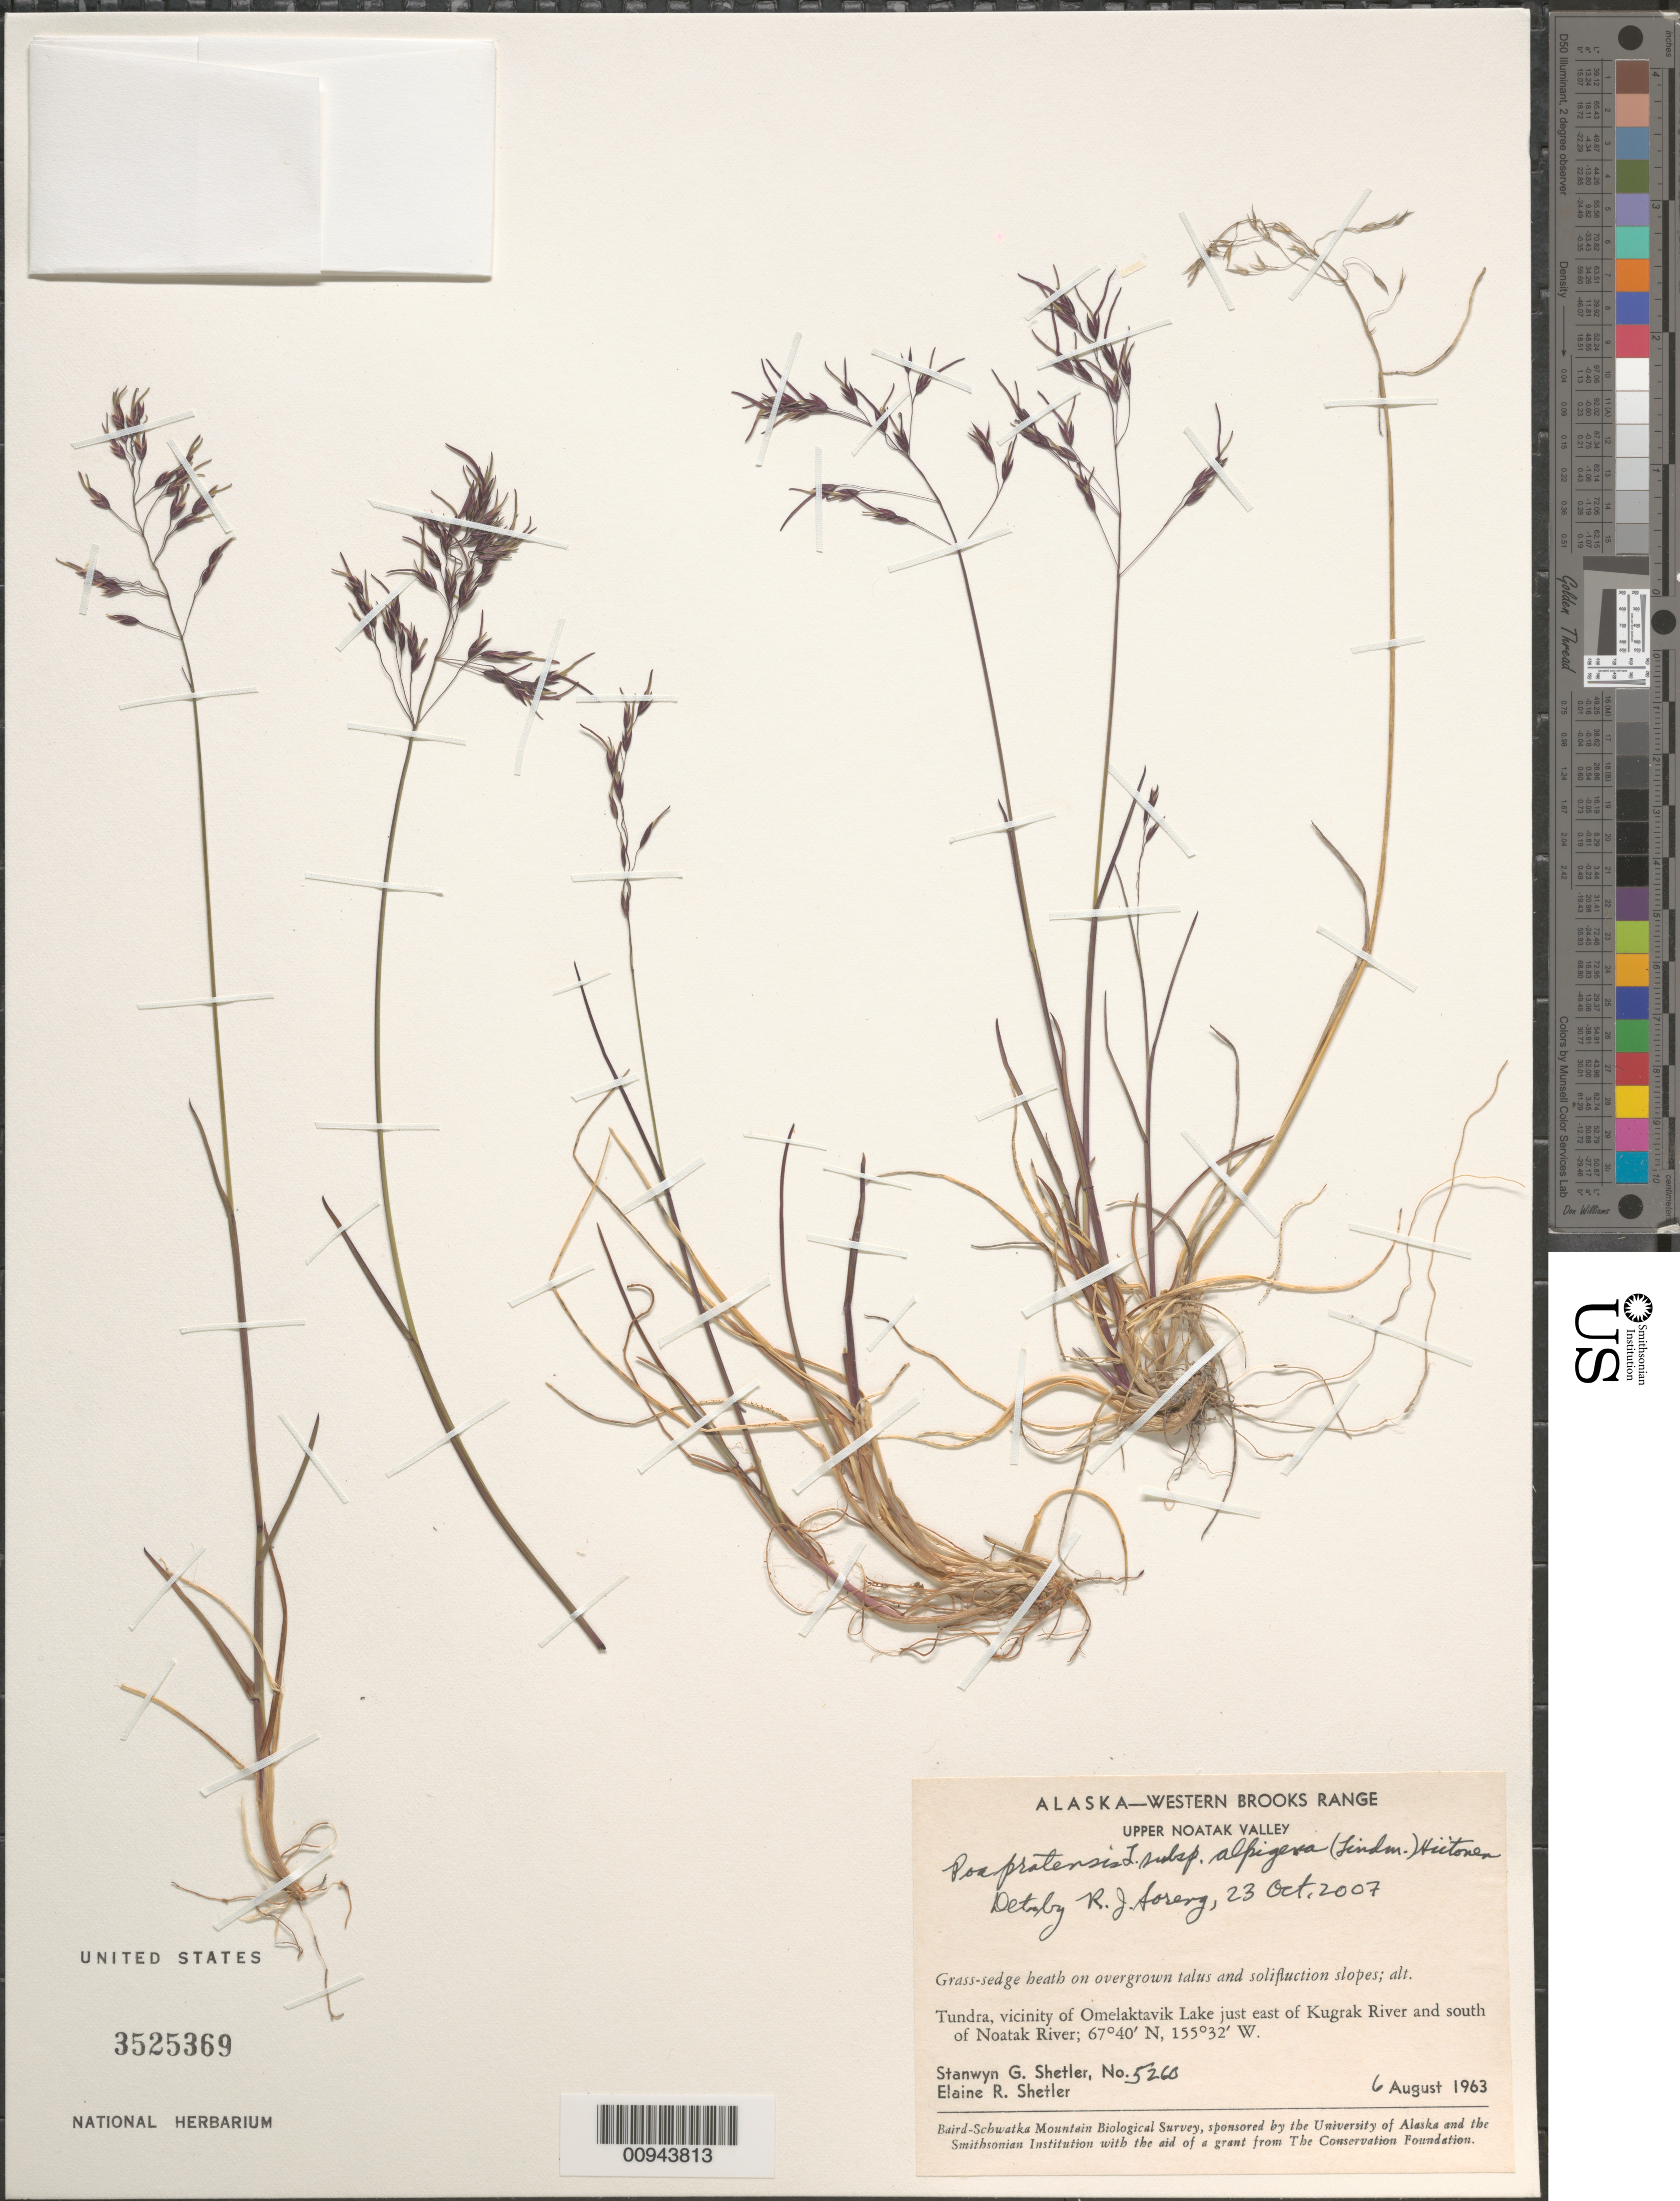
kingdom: Plantae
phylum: Tracheophyta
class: Liliopsida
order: Poales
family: Poaceae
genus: Poa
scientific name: Poa pratensis subsp. alpigena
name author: (Lindm.) Hiitonen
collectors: S. Shetler & E. R. Shetler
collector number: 5260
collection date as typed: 06 Aug 1963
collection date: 1963-08-06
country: United States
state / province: Alaska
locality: Vicinity of Omelaktavik Lake just east of Kugrak River and south of Noatak River. Western Brooks Range, Upper Noatak River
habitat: Tundra. Grass-sedge heath on overgrown talus and solifluction slopes.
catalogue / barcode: US 3525369